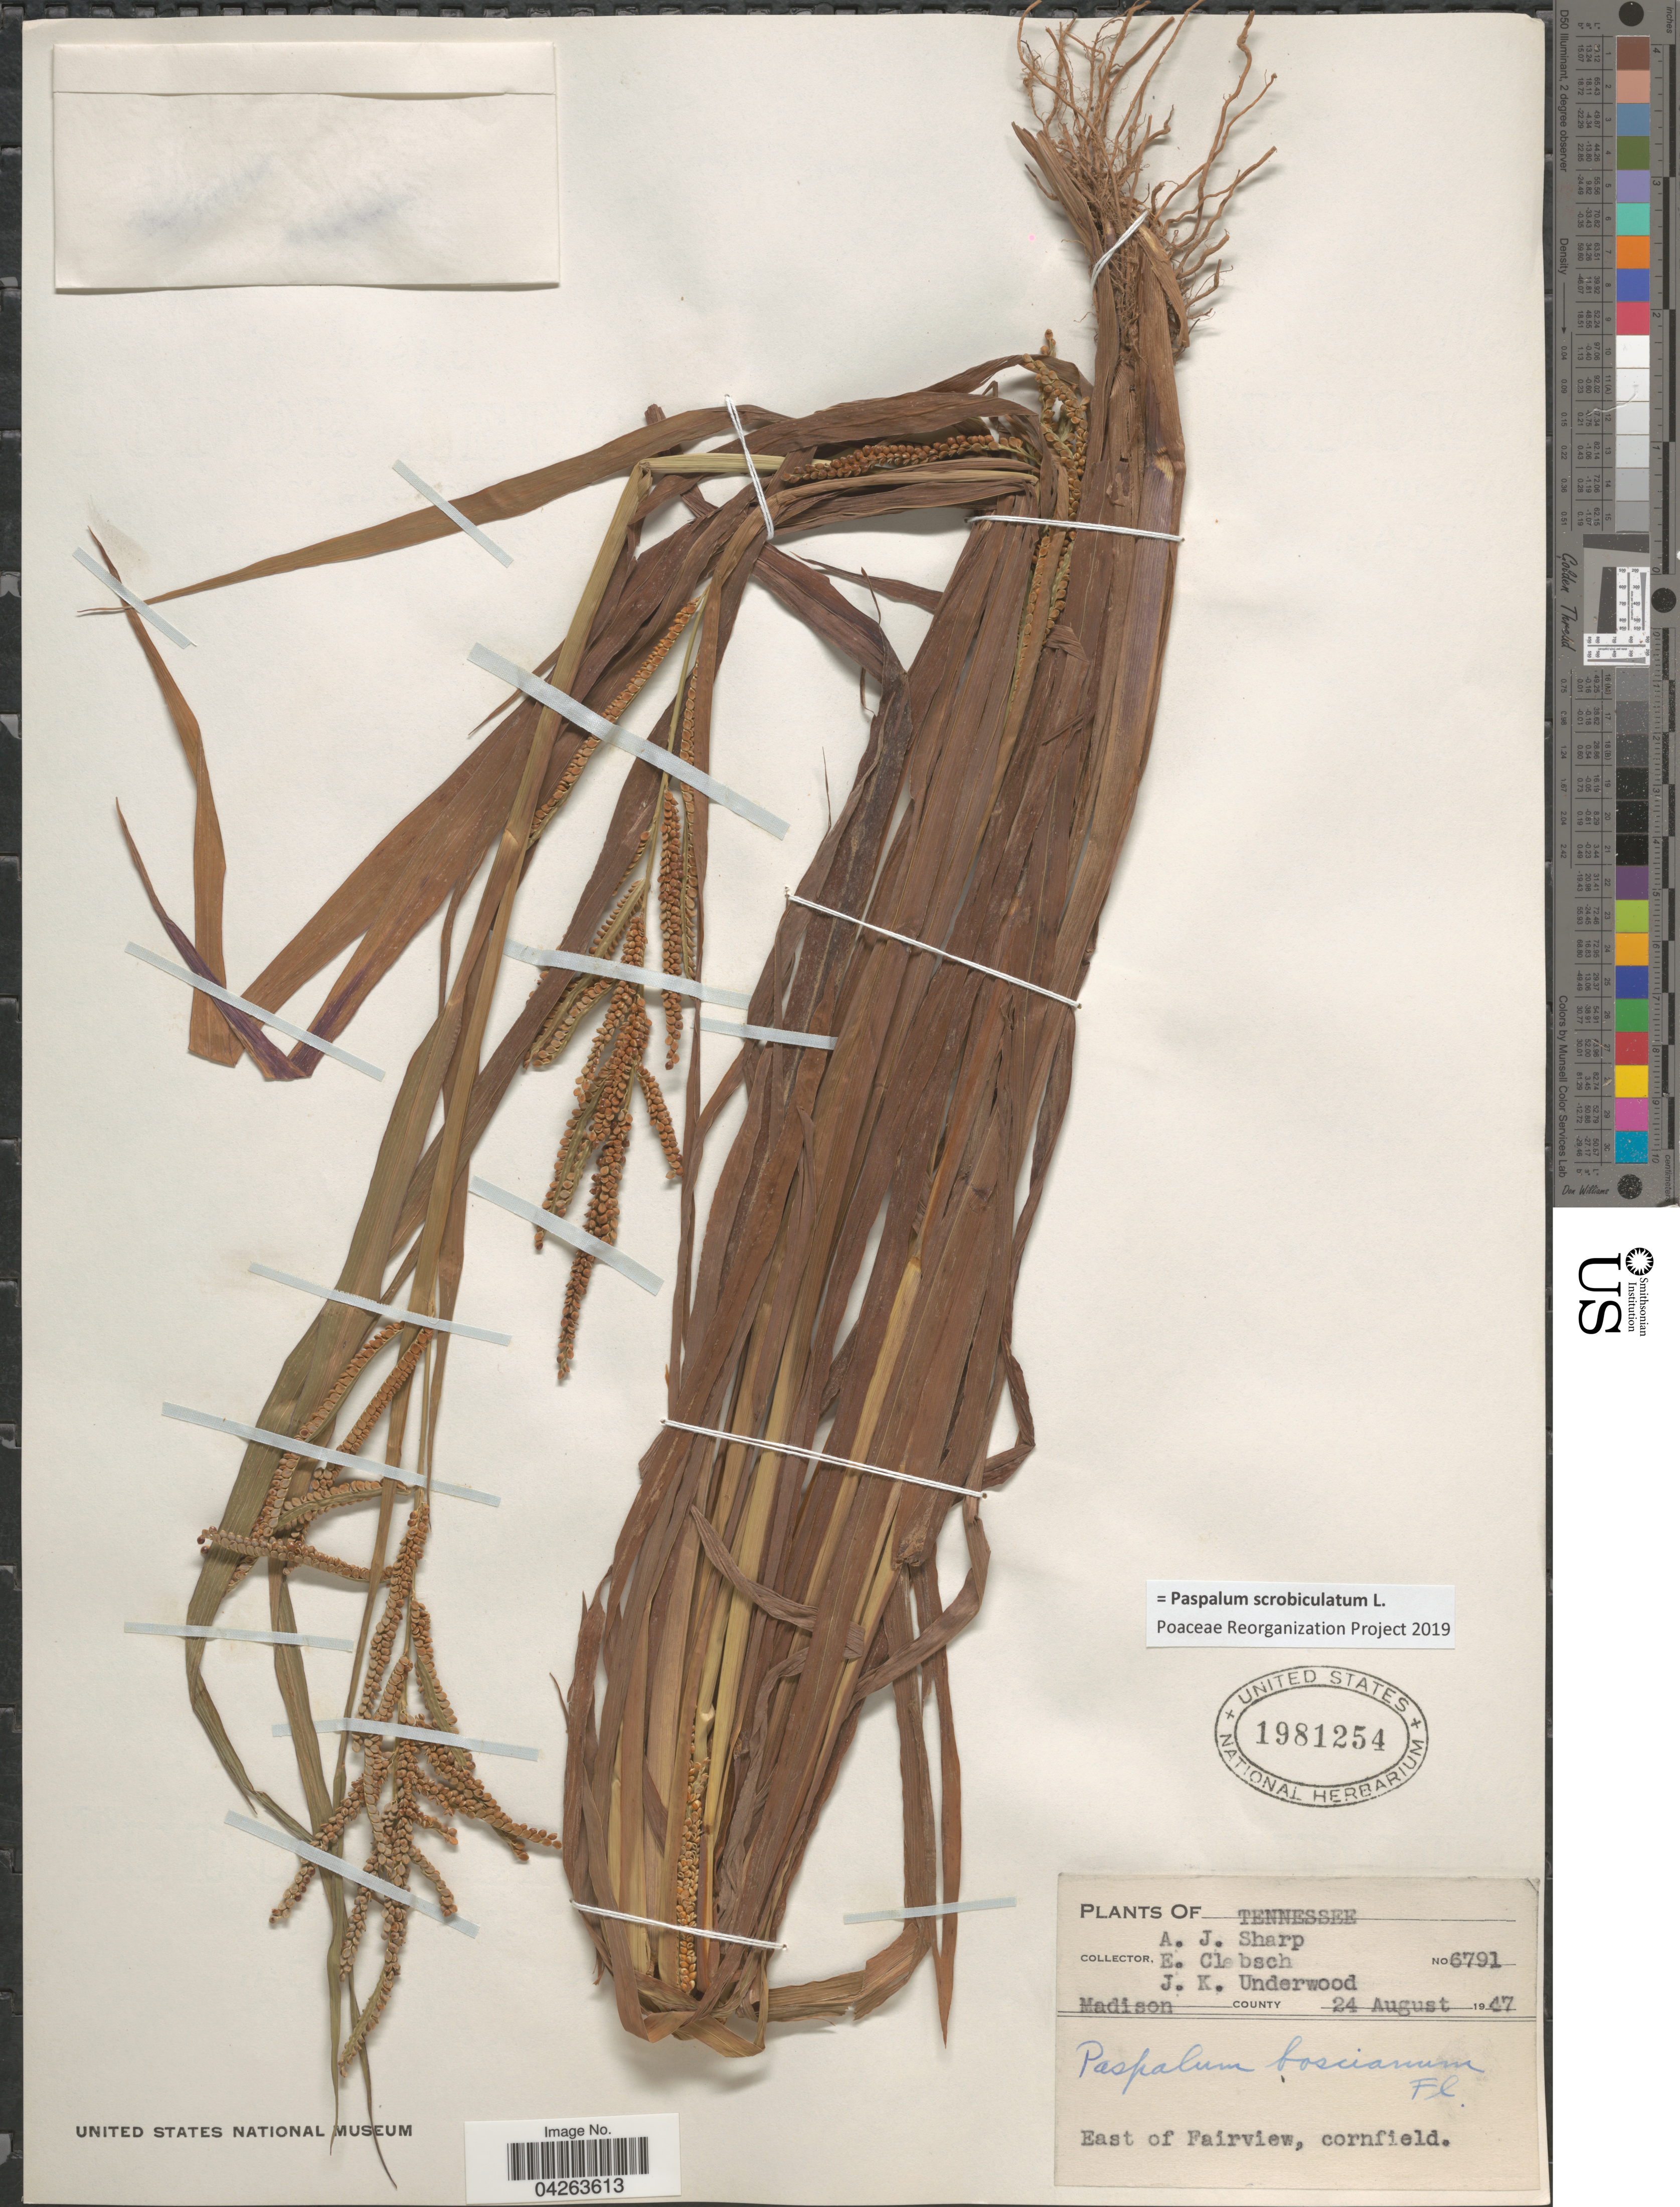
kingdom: Plantae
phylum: Tracheophyta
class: Liliopsida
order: Poales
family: Poaceae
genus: Paspalum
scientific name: Paspalum scrobiculatum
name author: L.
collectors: A. J. Sharp, E. Clebsch & J. K. Underwood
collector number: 6791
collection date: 1947-08-24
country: United States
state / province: Tennessee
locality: Madison County. East of Fairview, cornfield.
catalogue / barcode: US 1981254